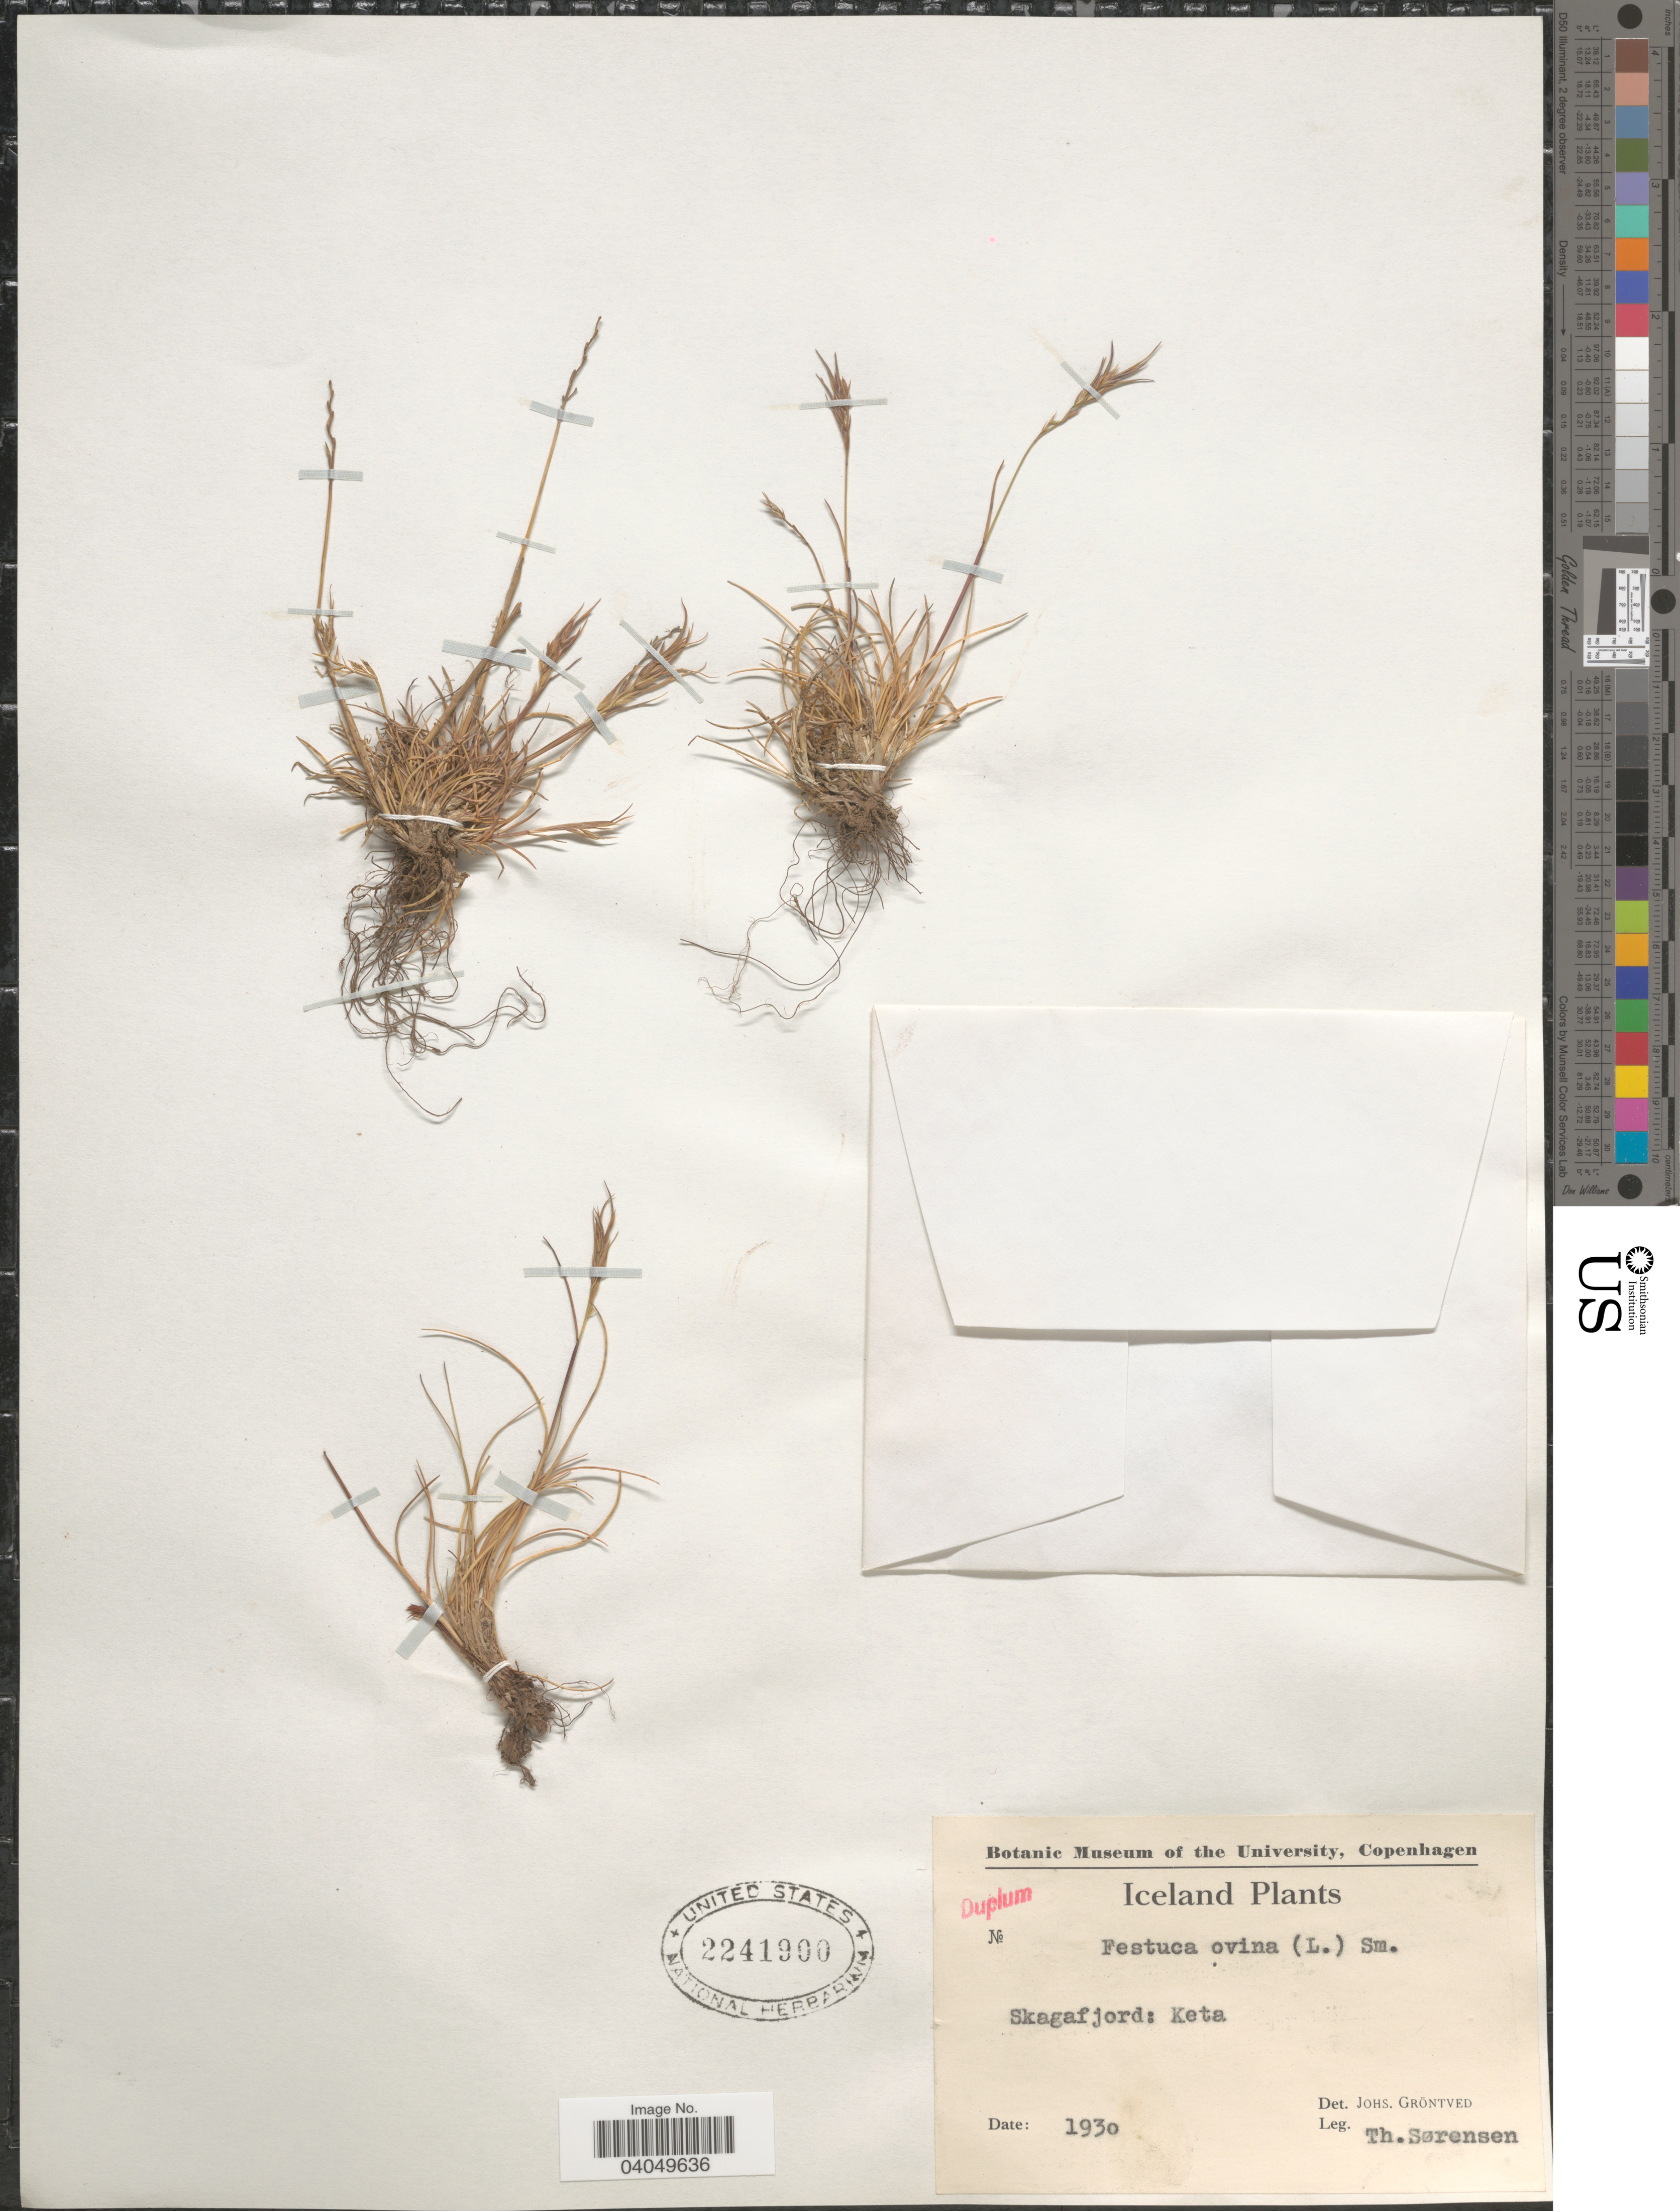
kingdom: Plantae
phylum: Tracheophyta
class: Liliopsida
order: Poales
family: Poaceae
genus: Festuca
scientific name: Festuca ovina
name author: L.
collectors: T. Sorensen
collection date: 1930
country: Iceland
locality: Skagafjord: Keta.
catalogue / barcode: US 2241900